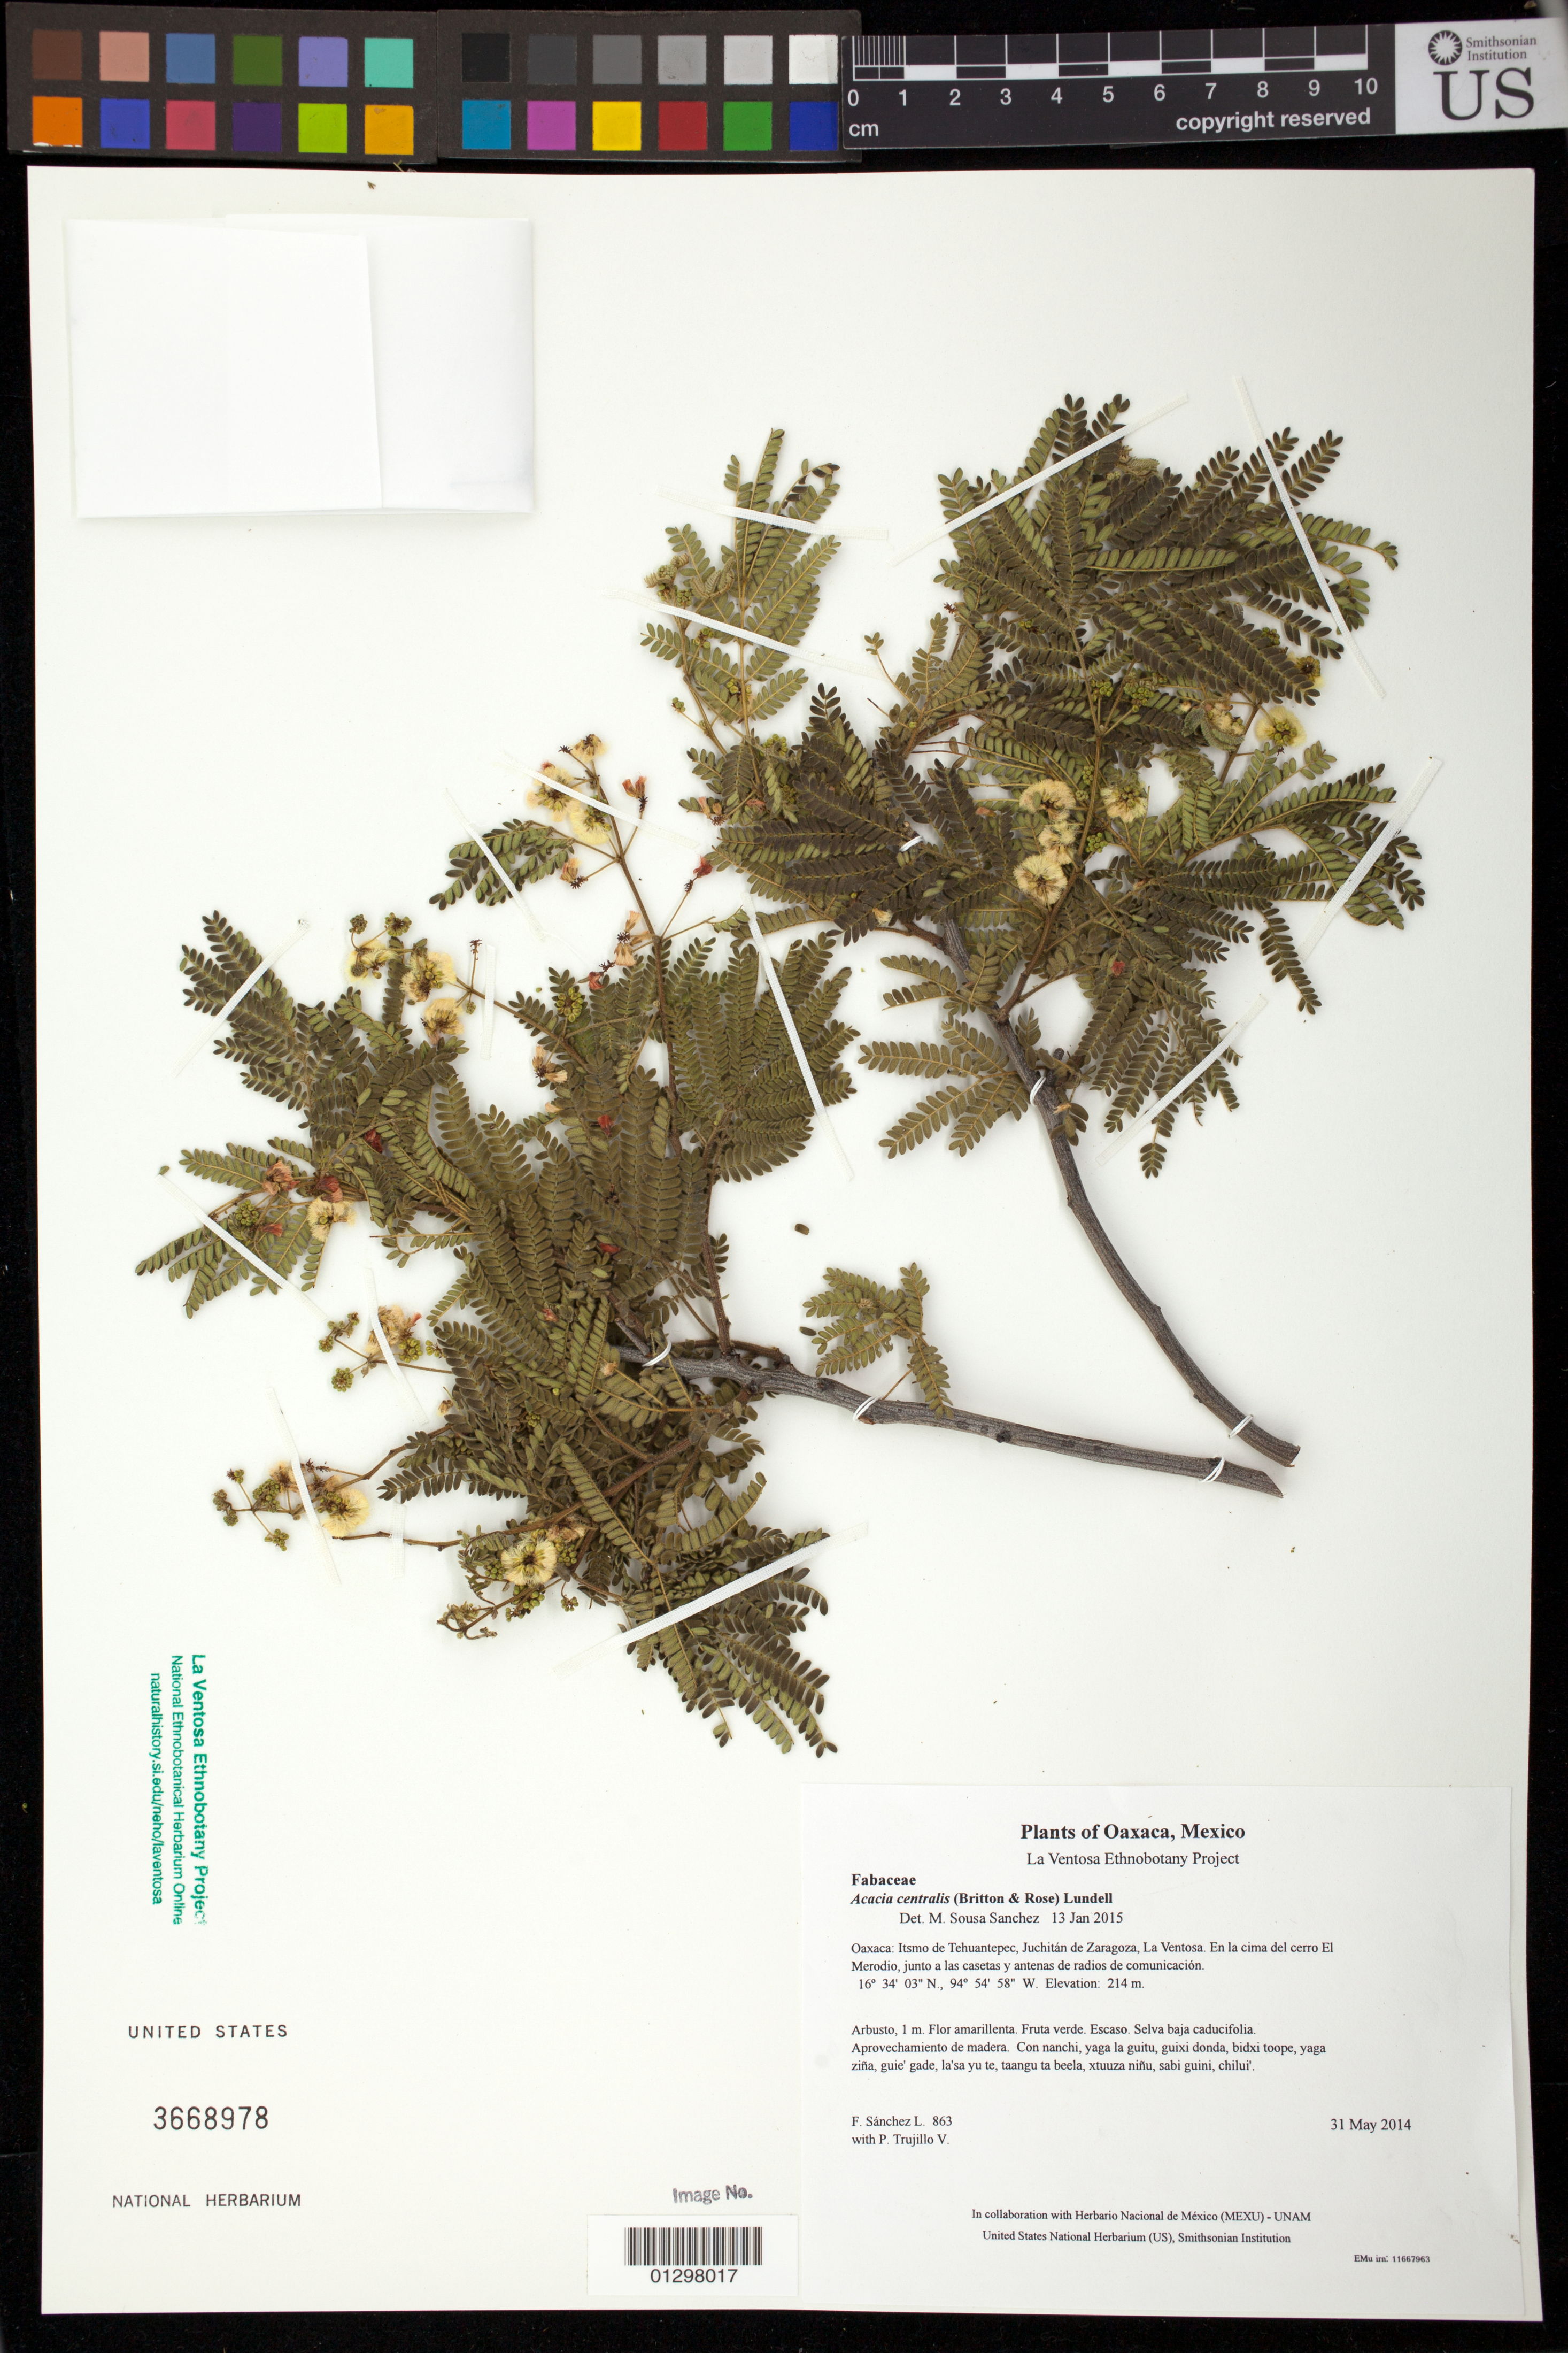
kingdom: Plantae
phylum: Tracheophyta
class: Magnoliopsida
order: Fabales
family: Fabaceae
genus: Mariosousa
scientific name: Mariosousa centralis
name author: (Britton & Rose) Seigler & Ebinger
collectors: F. Sánchez L. & P. Trujillo V.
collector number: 863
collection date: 2014-05-31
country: Mexico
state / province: Oaxaca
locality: Itsmo de Tehuantepec, Juchitán de Zaragoza, La Ventosa. En la cima del cerro El Merodio, junto a las casetas y antenas de radios de comunicación.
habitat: Selva baja caducifolia. Aprovechamiento de madera.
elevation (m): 214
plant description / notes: JEBOT, MEXU, SERO, US; Yaga bandaga. 1 m. Guie' naguchi ga. Cuaananaxhi naga'. Huaxie'.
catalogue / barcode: US 3668978